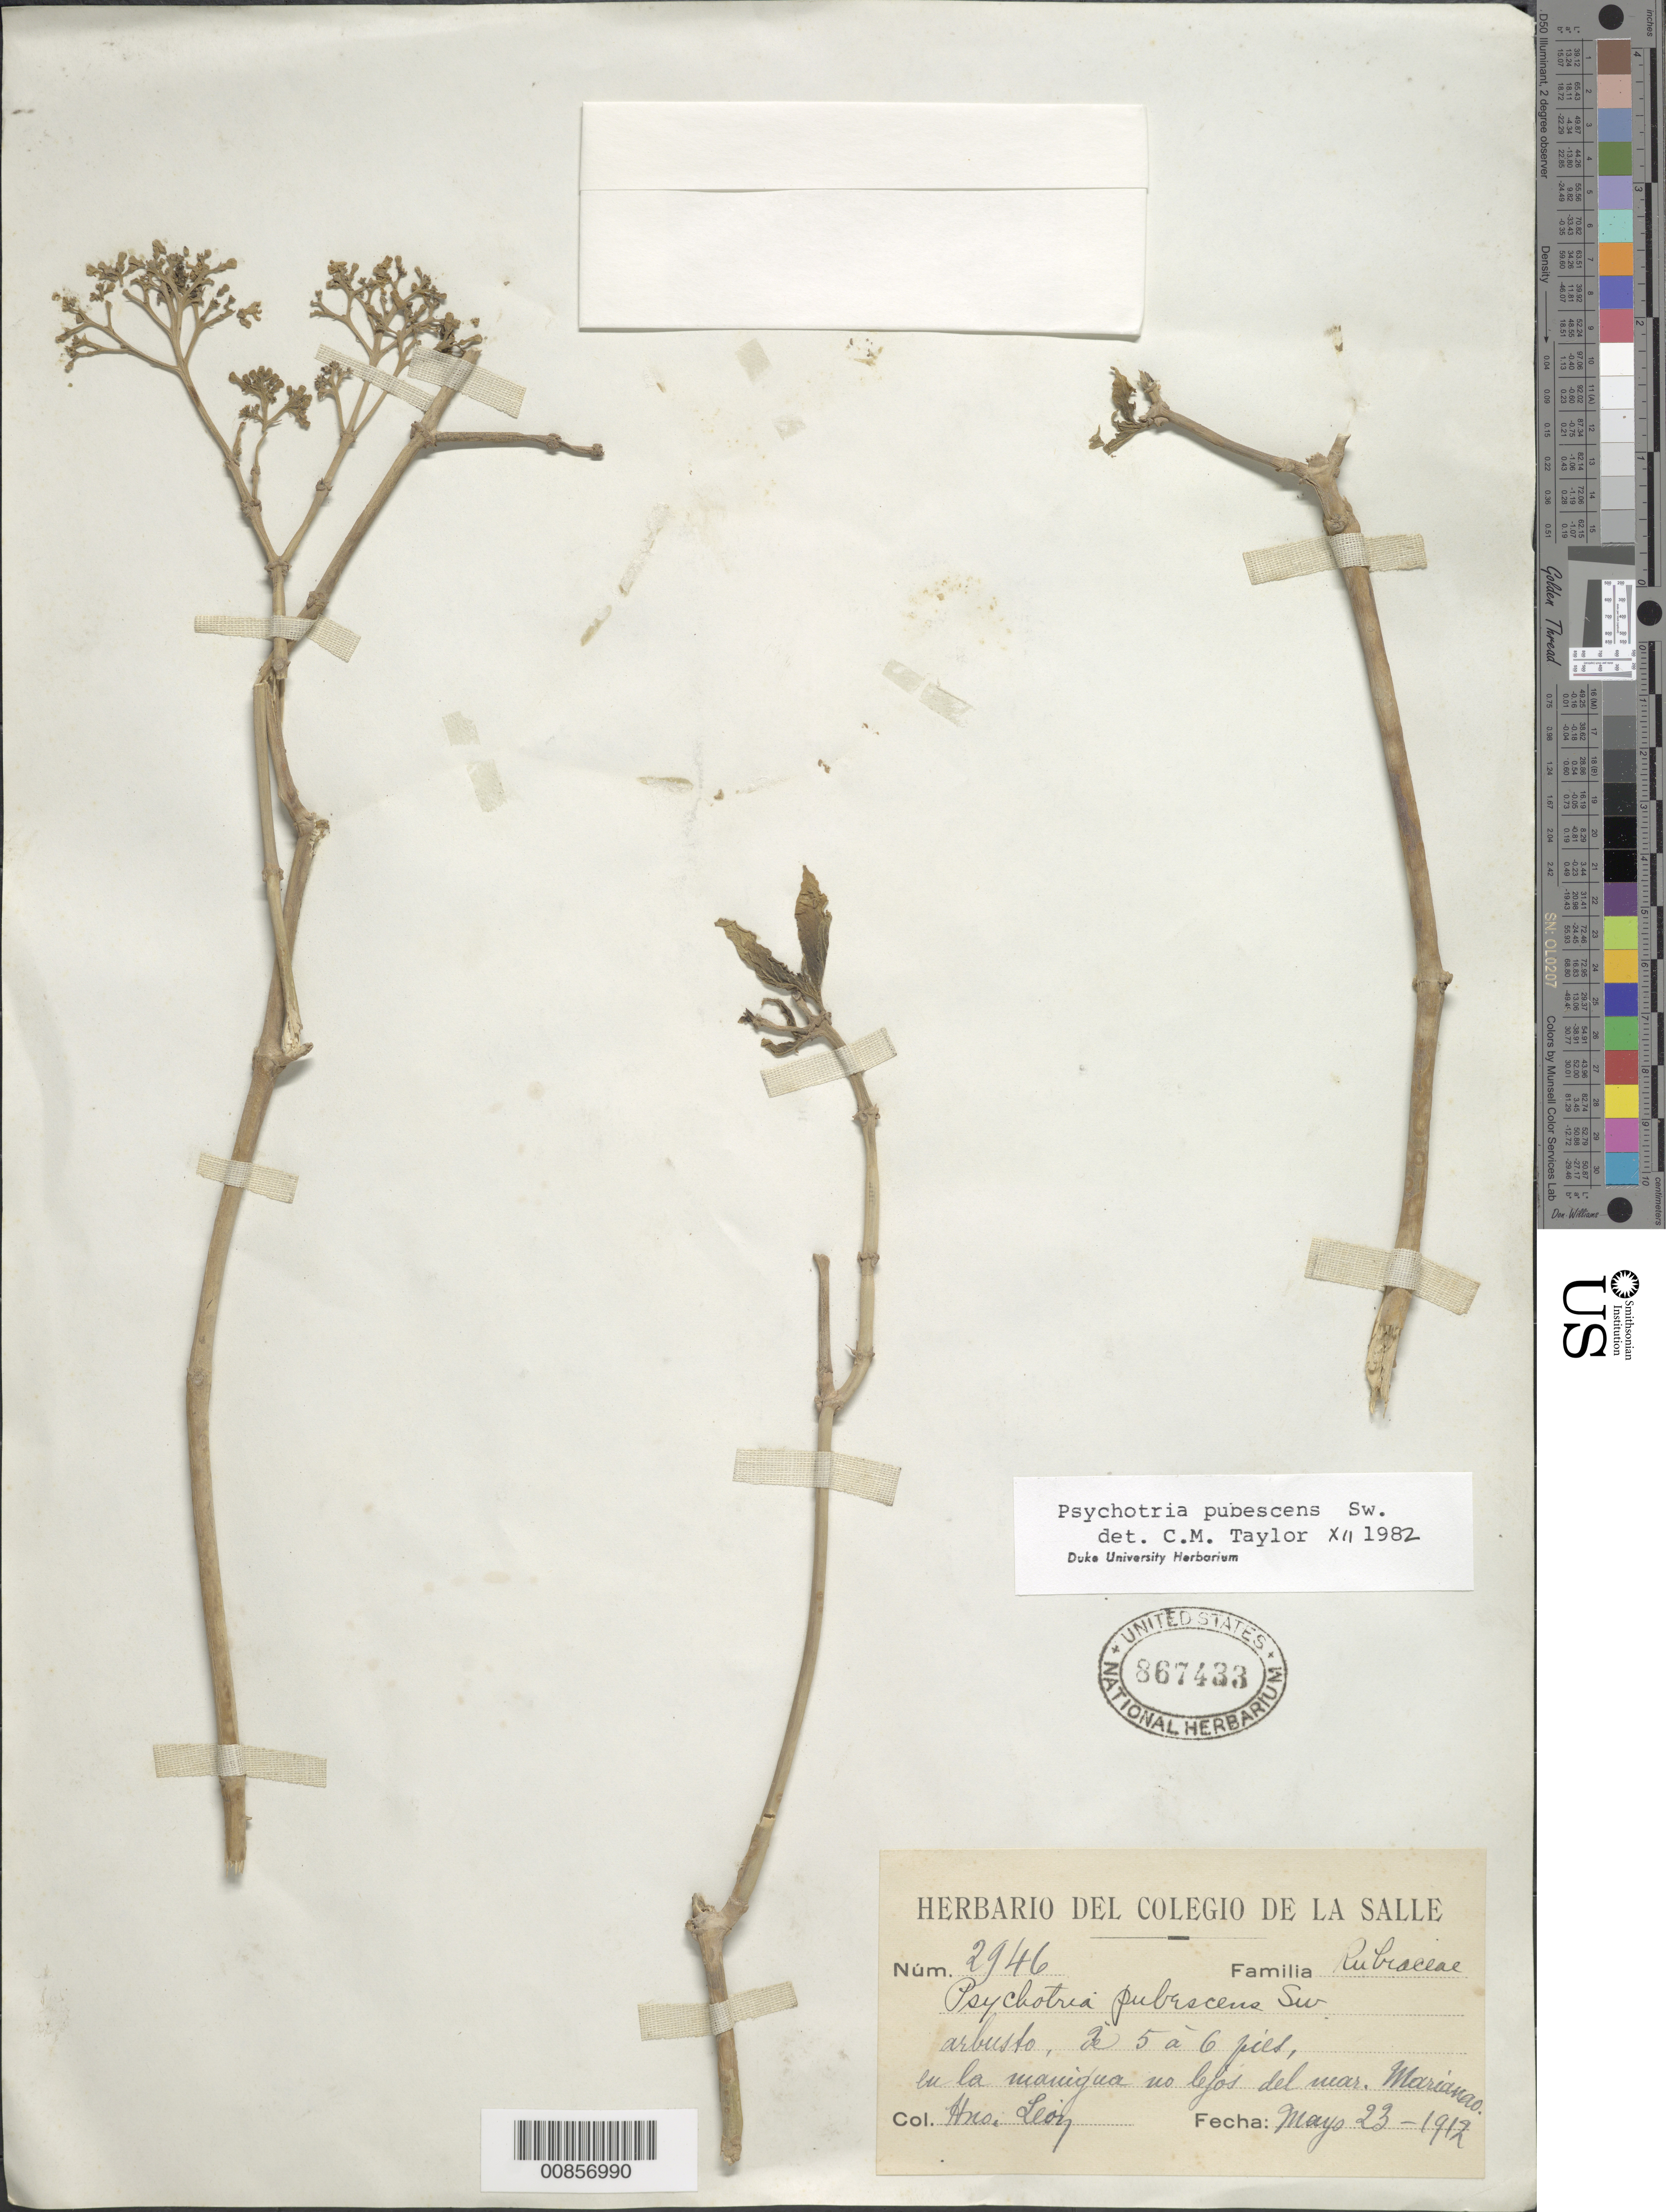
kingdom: Plantae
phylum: Tracheophyta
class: Magnoliopsida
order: Gentianales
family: Rubiaceae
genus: Psychotria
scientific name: Psychotria pubescens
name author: Sw.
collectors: Bro. León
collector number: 2946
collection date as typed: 23 May 1912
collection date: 1912-05-23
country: Cuba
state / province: La Habana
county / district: Municipio Playa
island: Cuba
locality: Marianao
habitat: La manigua no lejos del mar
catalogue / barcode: US 867433